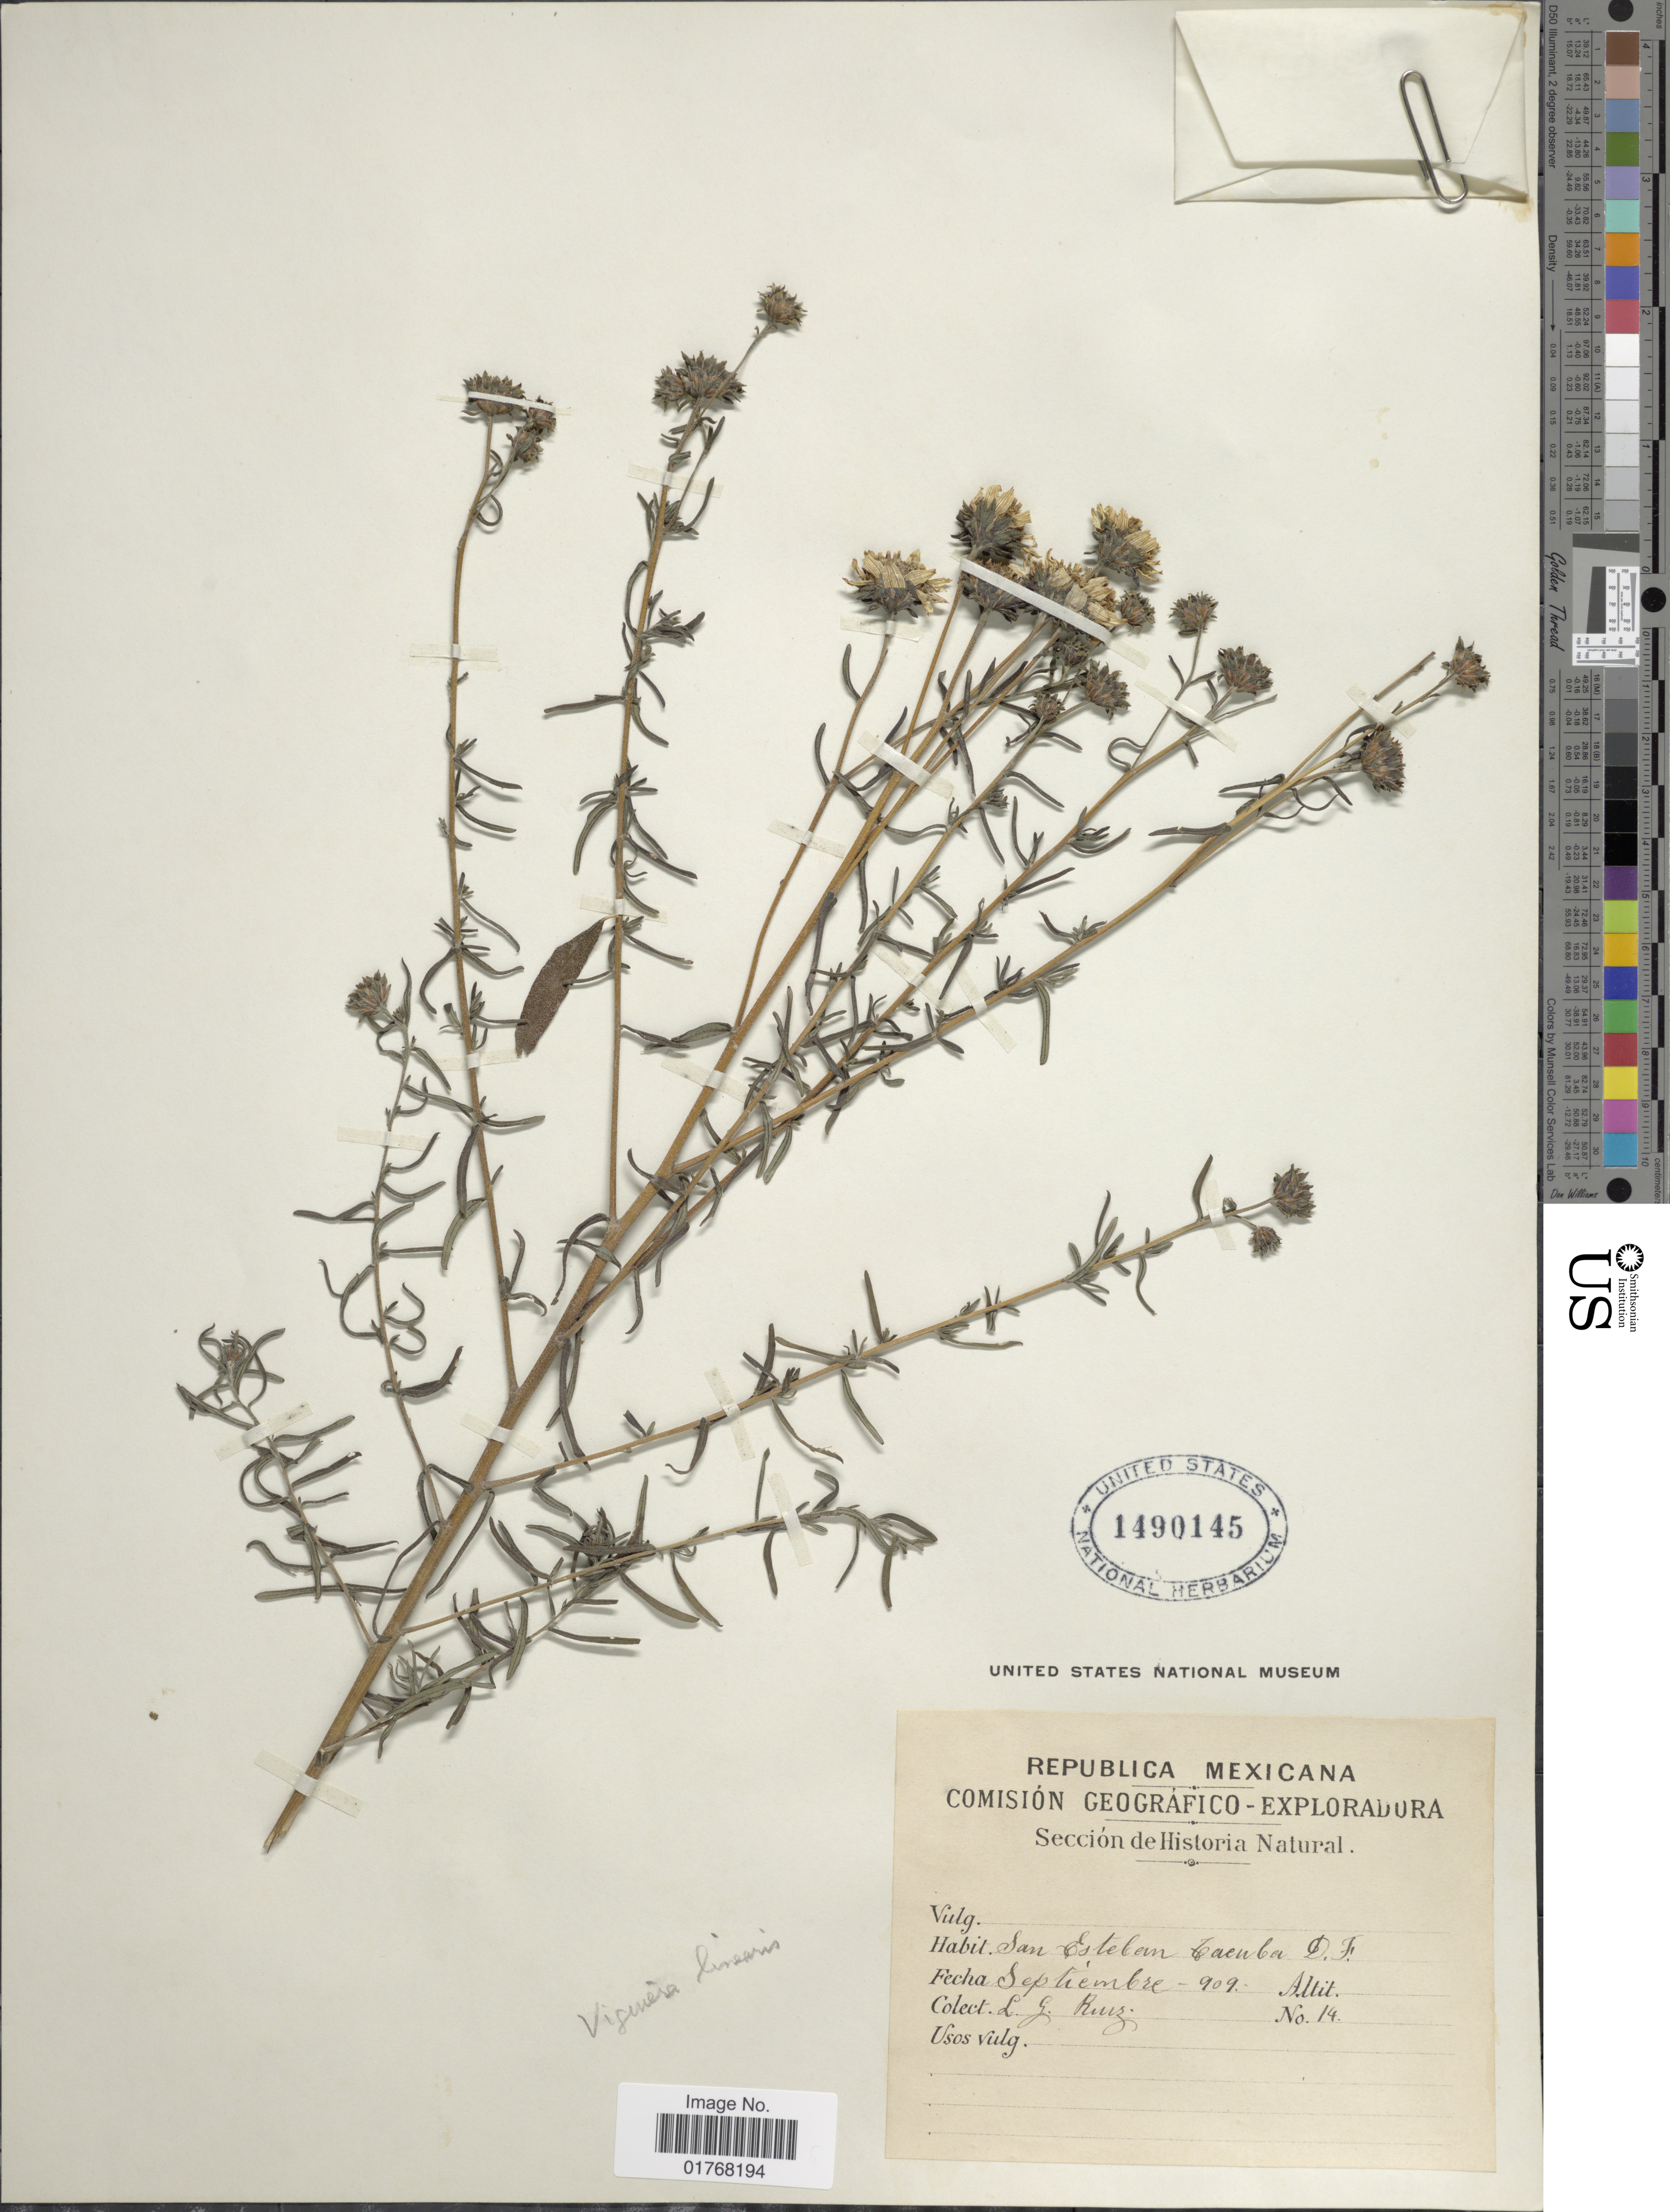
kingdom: Plantae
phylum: Tracheophyta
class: Magnoliopsida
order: Asterales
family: Asteraceae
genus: Viguiera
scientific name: Viguiera linearis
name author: (Cav.) Sch. Bip.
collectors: L. G. Ruiz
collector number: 14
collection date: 1909-09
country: Mexico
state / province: Distrito Federal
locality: San Esteban, Tacuba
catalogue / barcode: US 1490145